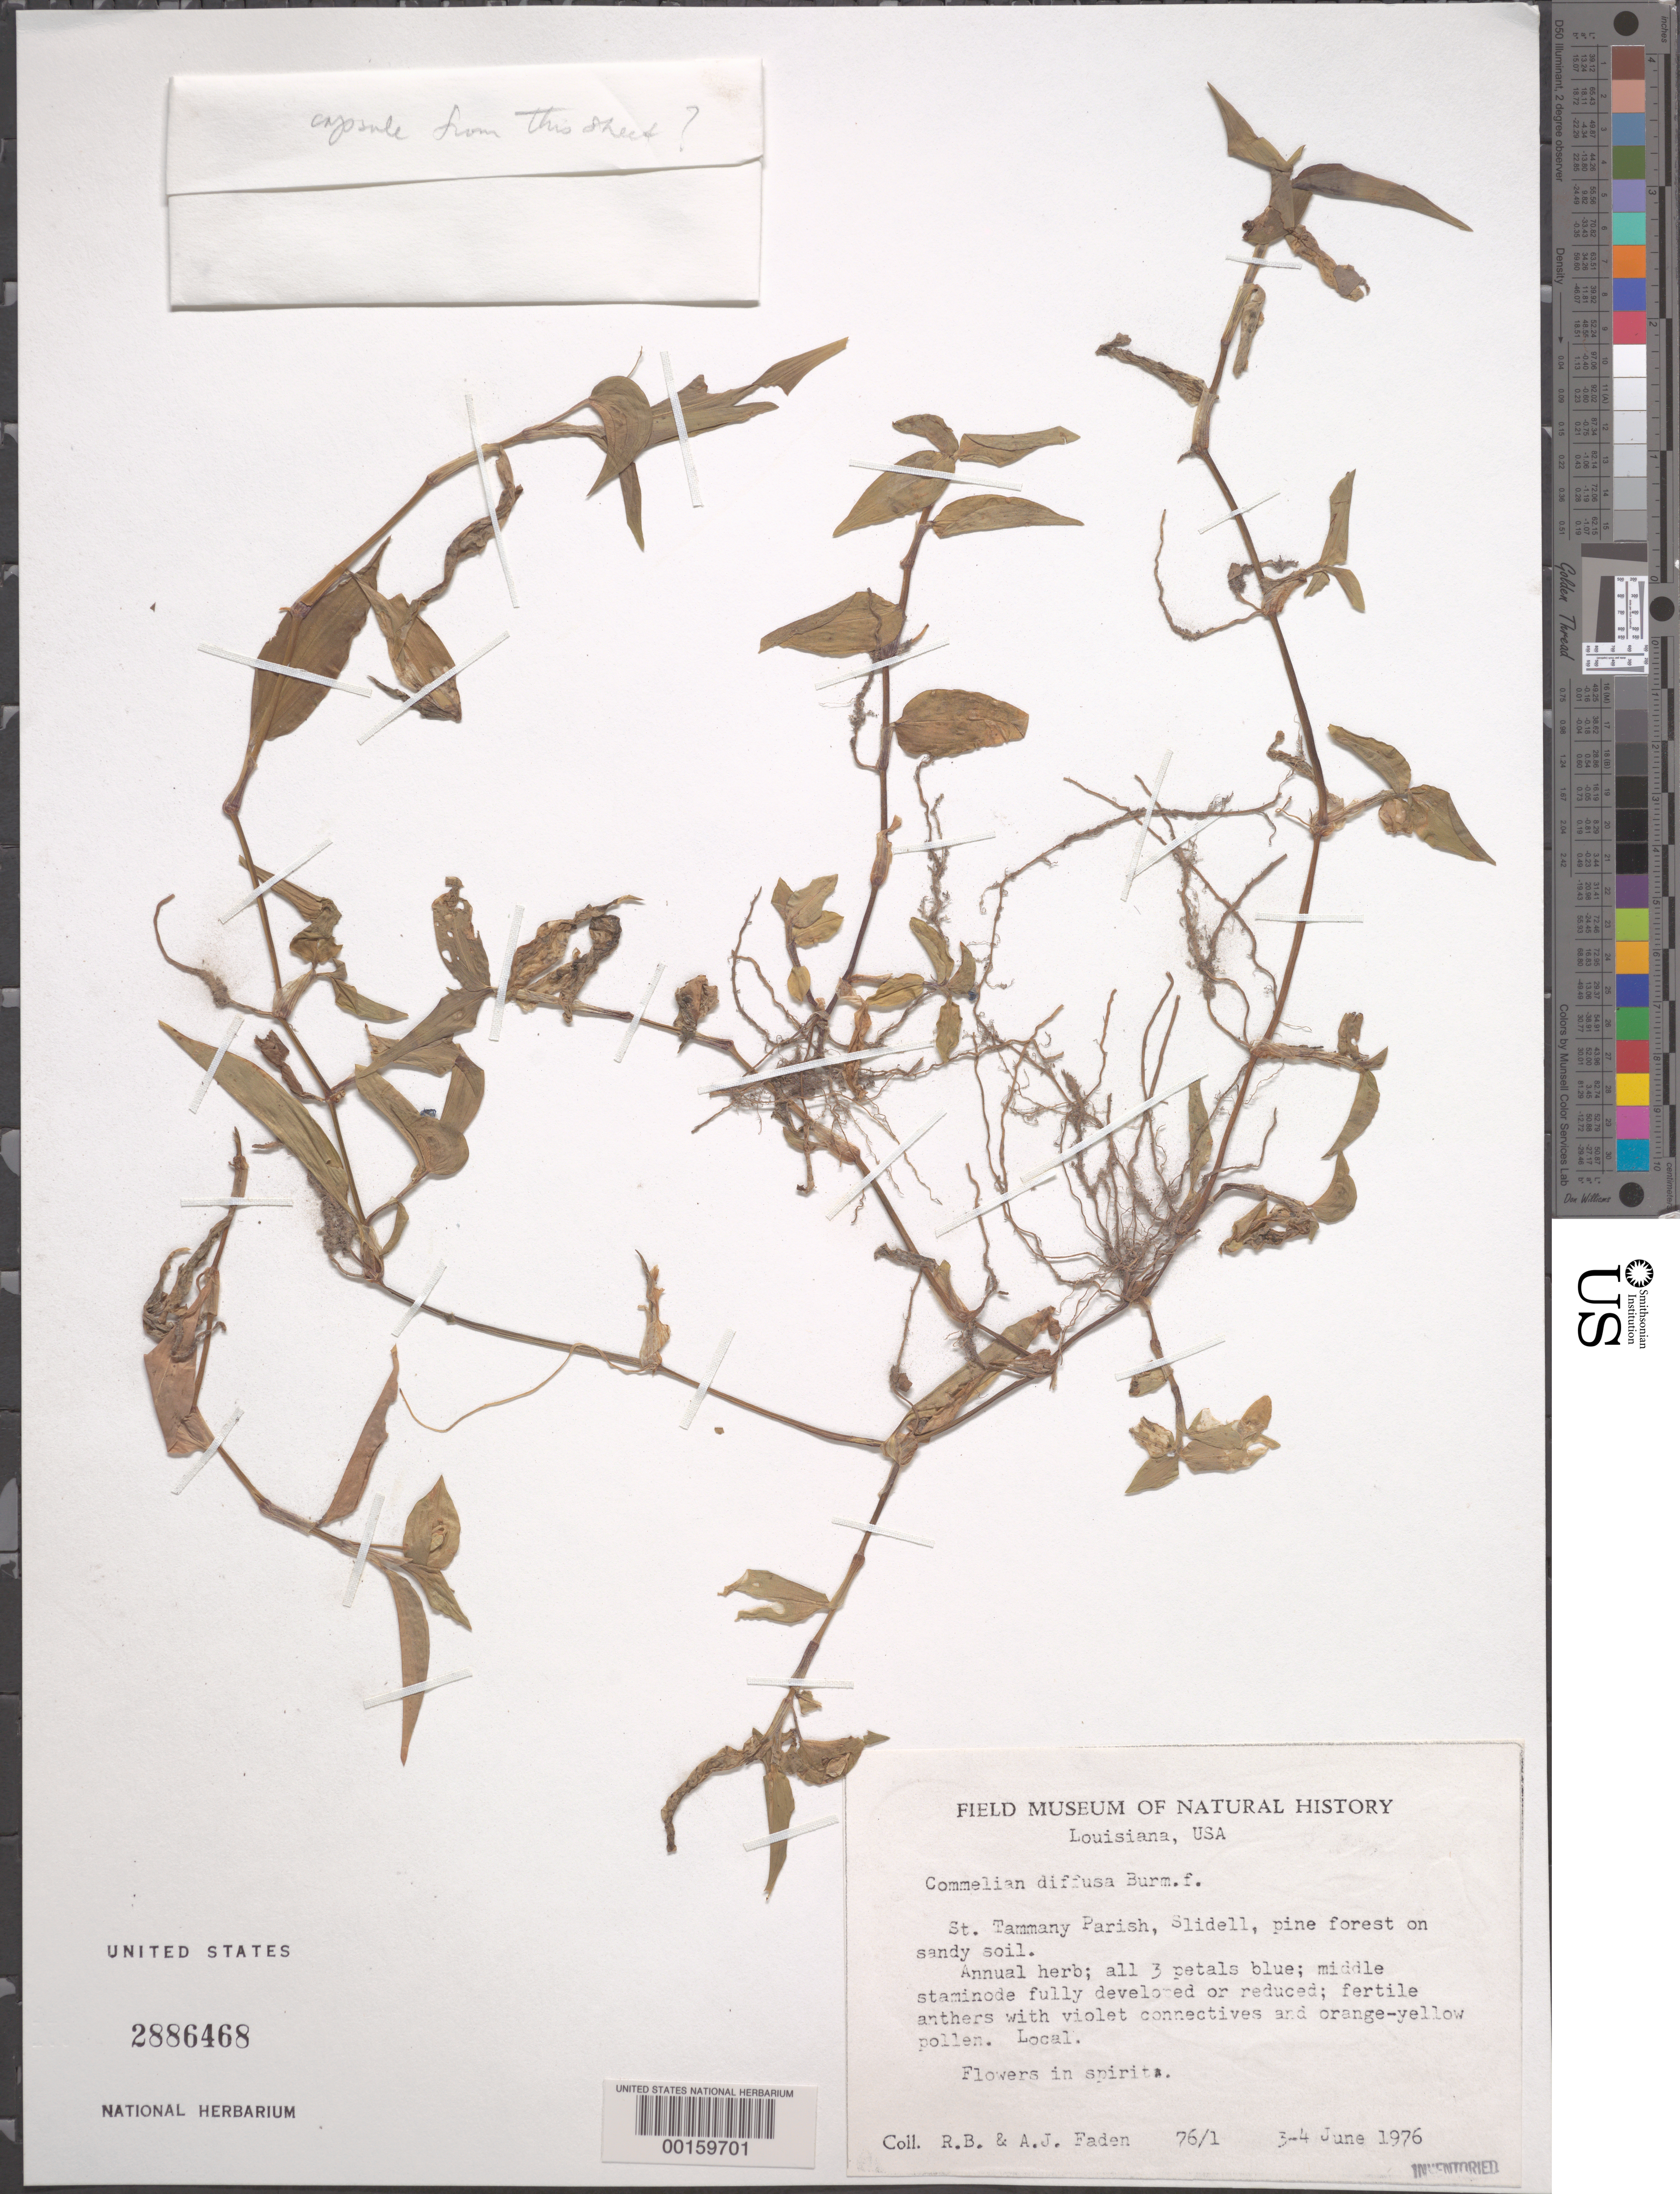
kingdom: Plantae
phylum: Tracheophyta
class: Liliopsida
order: Commelinales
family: Commelinaceae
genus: Commelina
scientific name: Commelina diffusa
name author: Burm. f.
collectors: R. B. Faden & A. J. Faden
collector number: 76/1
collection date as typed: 03 Jun 1976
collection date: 1976-06-03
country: United States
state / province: Louisiana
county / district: Saint Tammany Parish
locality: Slidell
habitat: Pine forest on sandy soil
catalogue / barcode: US 2886468